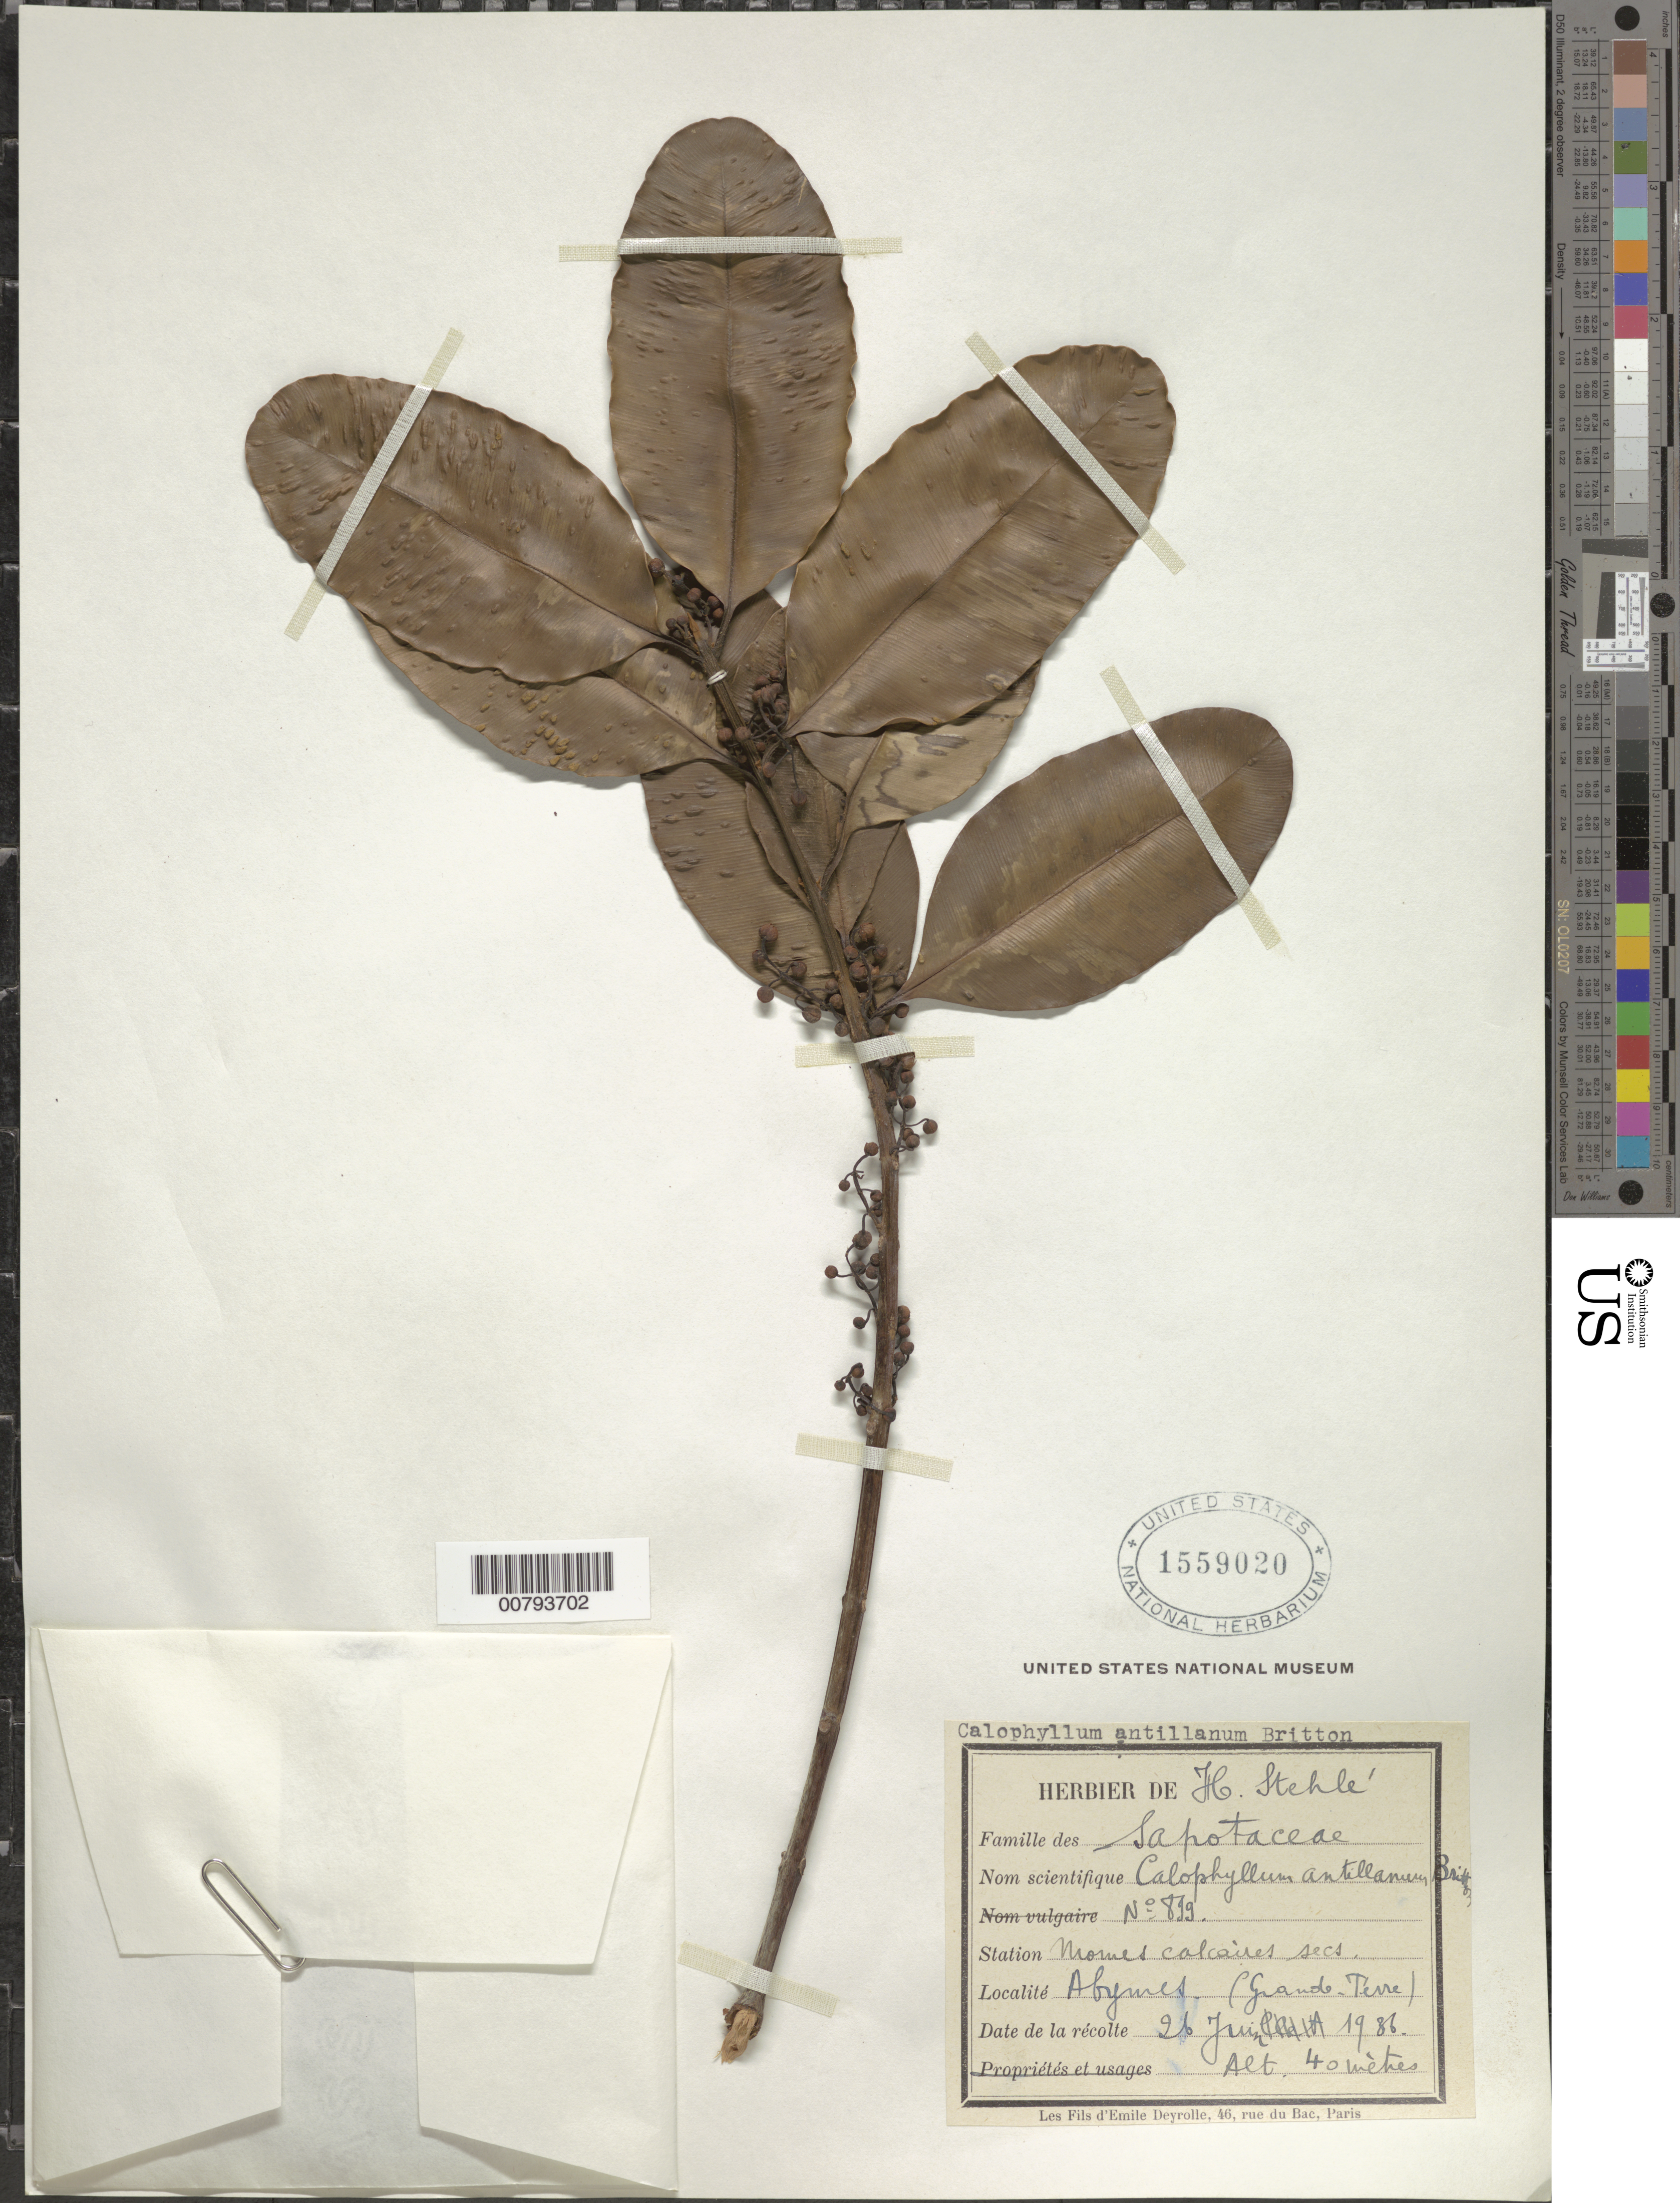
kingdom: Plantae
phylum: Tracheophyta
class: Magnoliopsida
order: Malpighiales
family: Calophyllaceae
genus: Calophyllum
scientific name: Calophyllum calaba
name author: L.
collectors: H. Stehlé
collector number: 899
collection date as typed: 26 Jun 1986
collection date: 1986-06-26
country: Guadeloupe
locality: Grande Terre: Abymes. Mornes secs.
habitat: Mornes calcaires secs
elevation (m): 40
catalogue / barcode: US 1559020